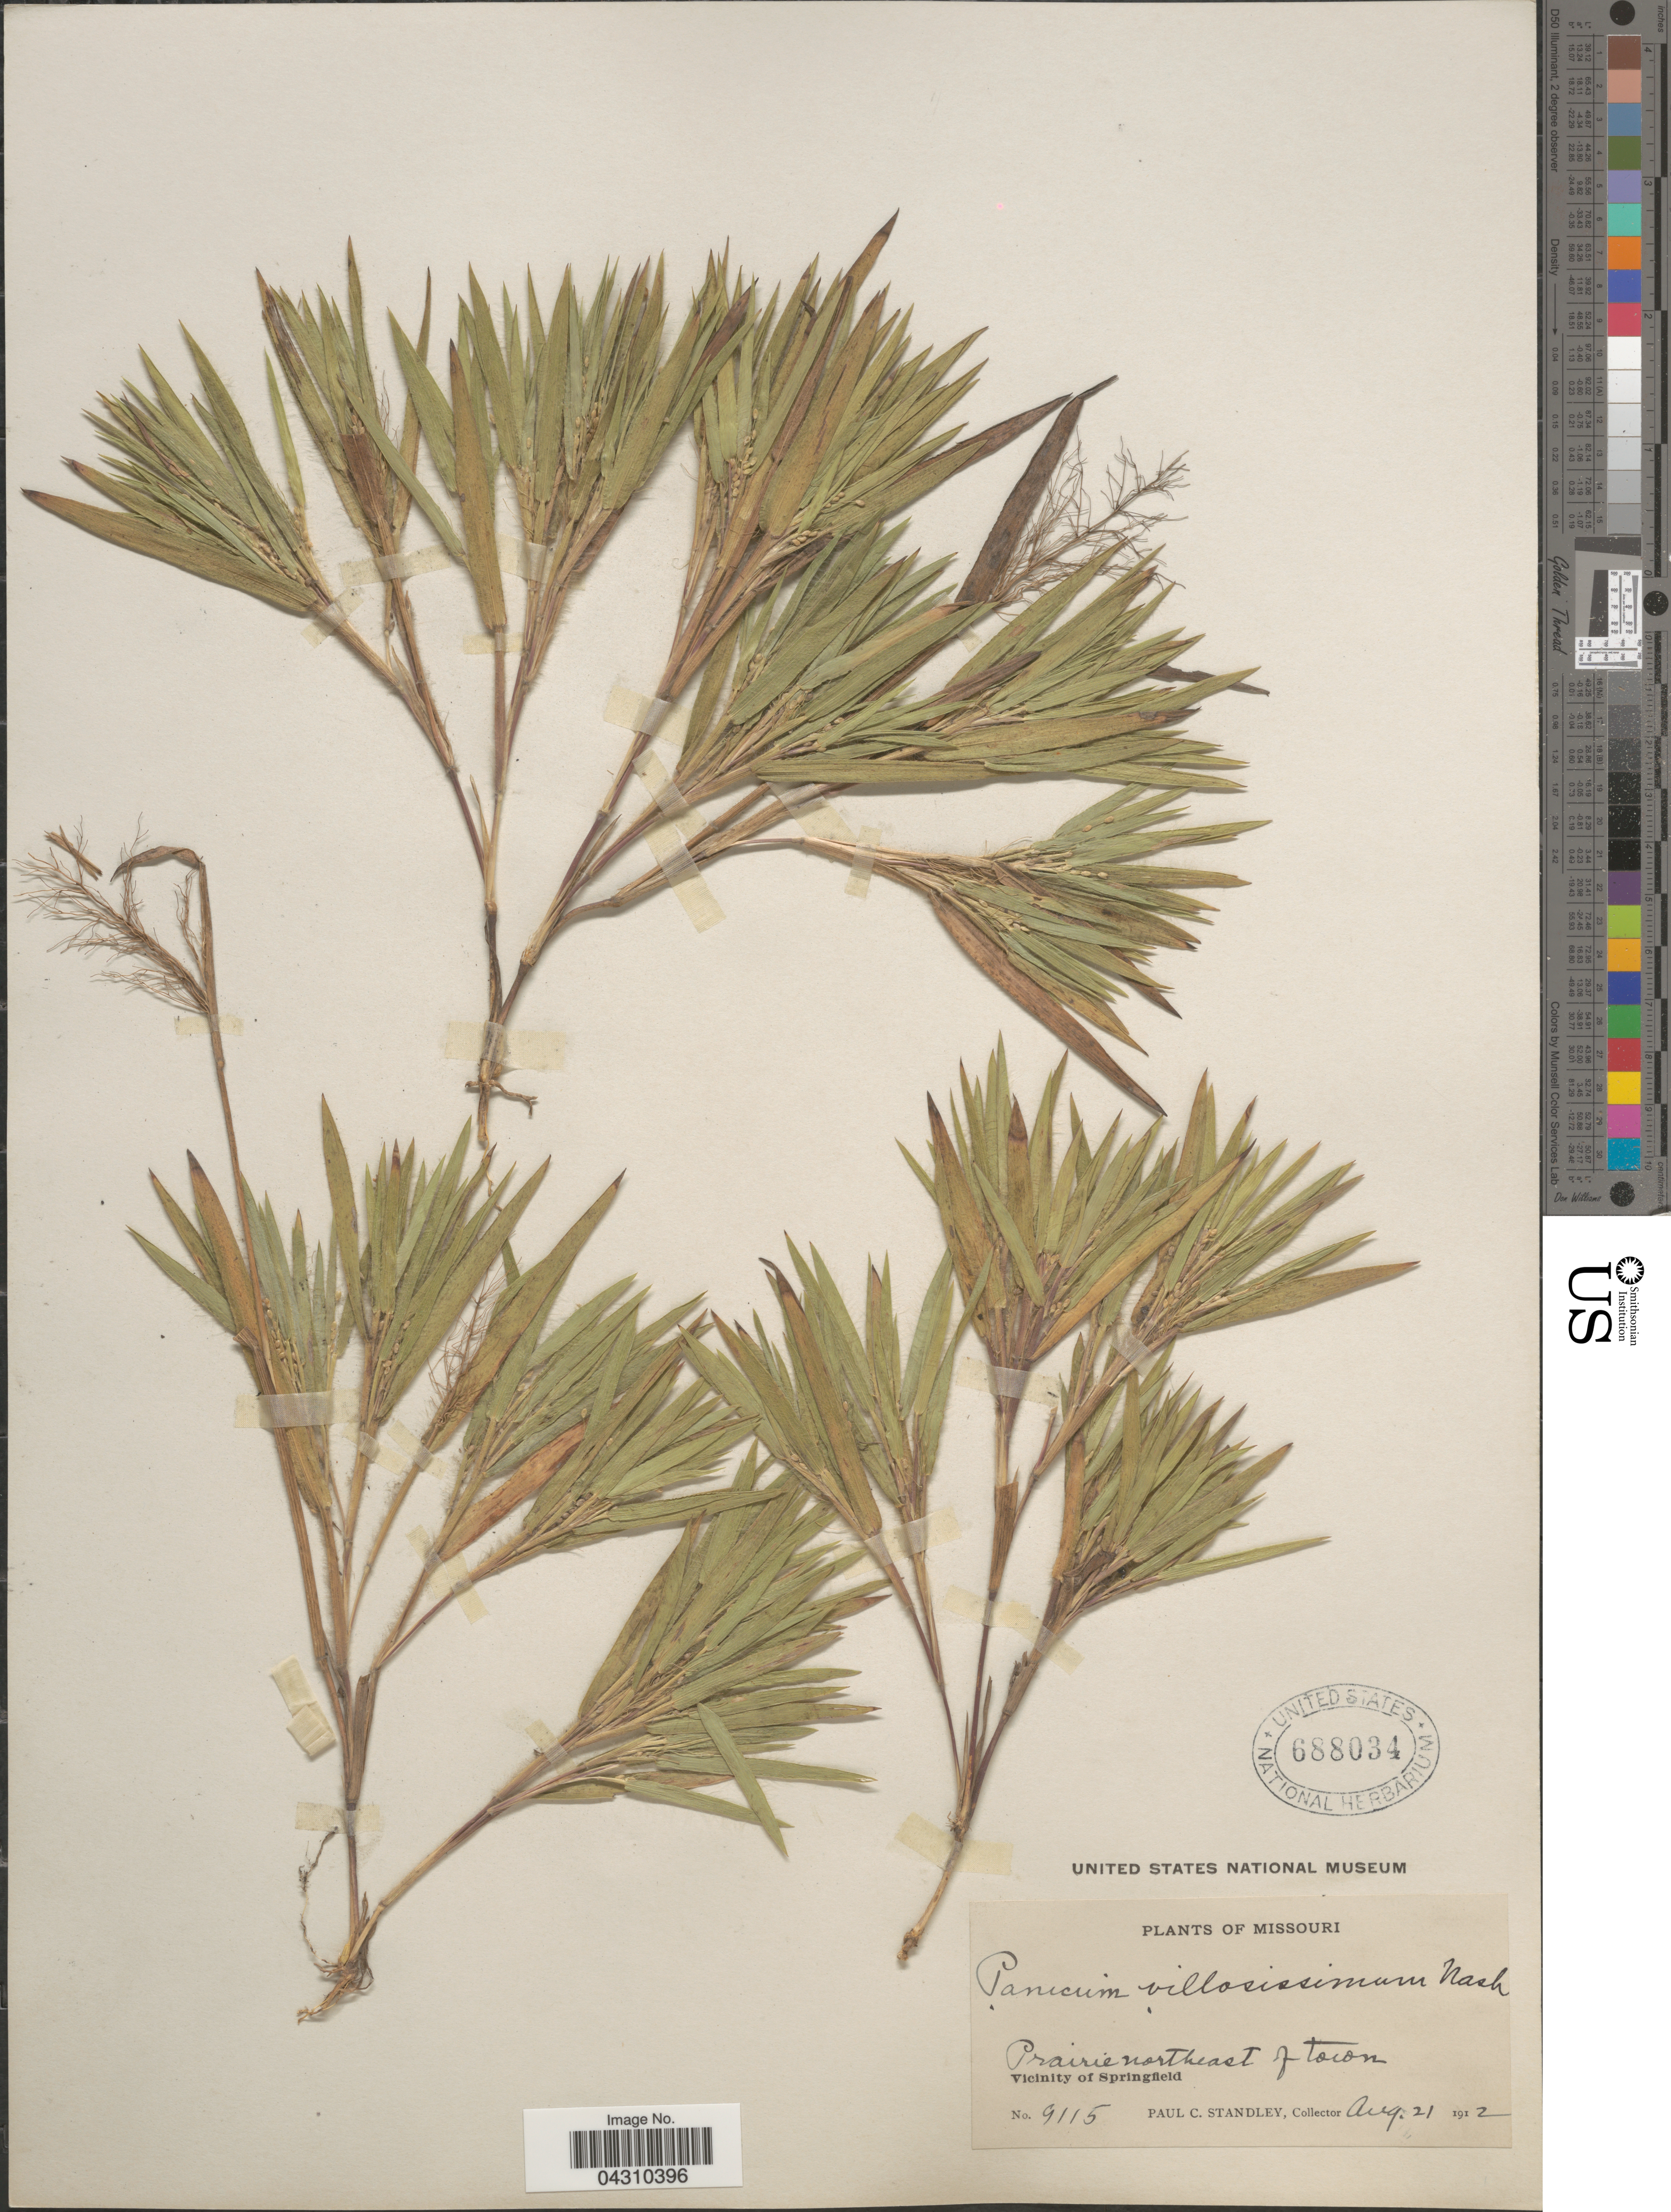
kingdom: Plantae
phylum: Tracheophyta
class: Liliopsida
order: Poales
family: Poaceae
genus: Dichanthelium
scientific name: Dichanthelium acuminatum var. acuminatum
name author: (Sw.) Gould & C.A. Clark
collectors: P. C. Standley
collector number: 9115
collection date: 1912-08-21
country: United States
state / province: Missouri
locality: Prairie north east of town. Vicinity of Springfield.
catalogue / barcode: US 688034